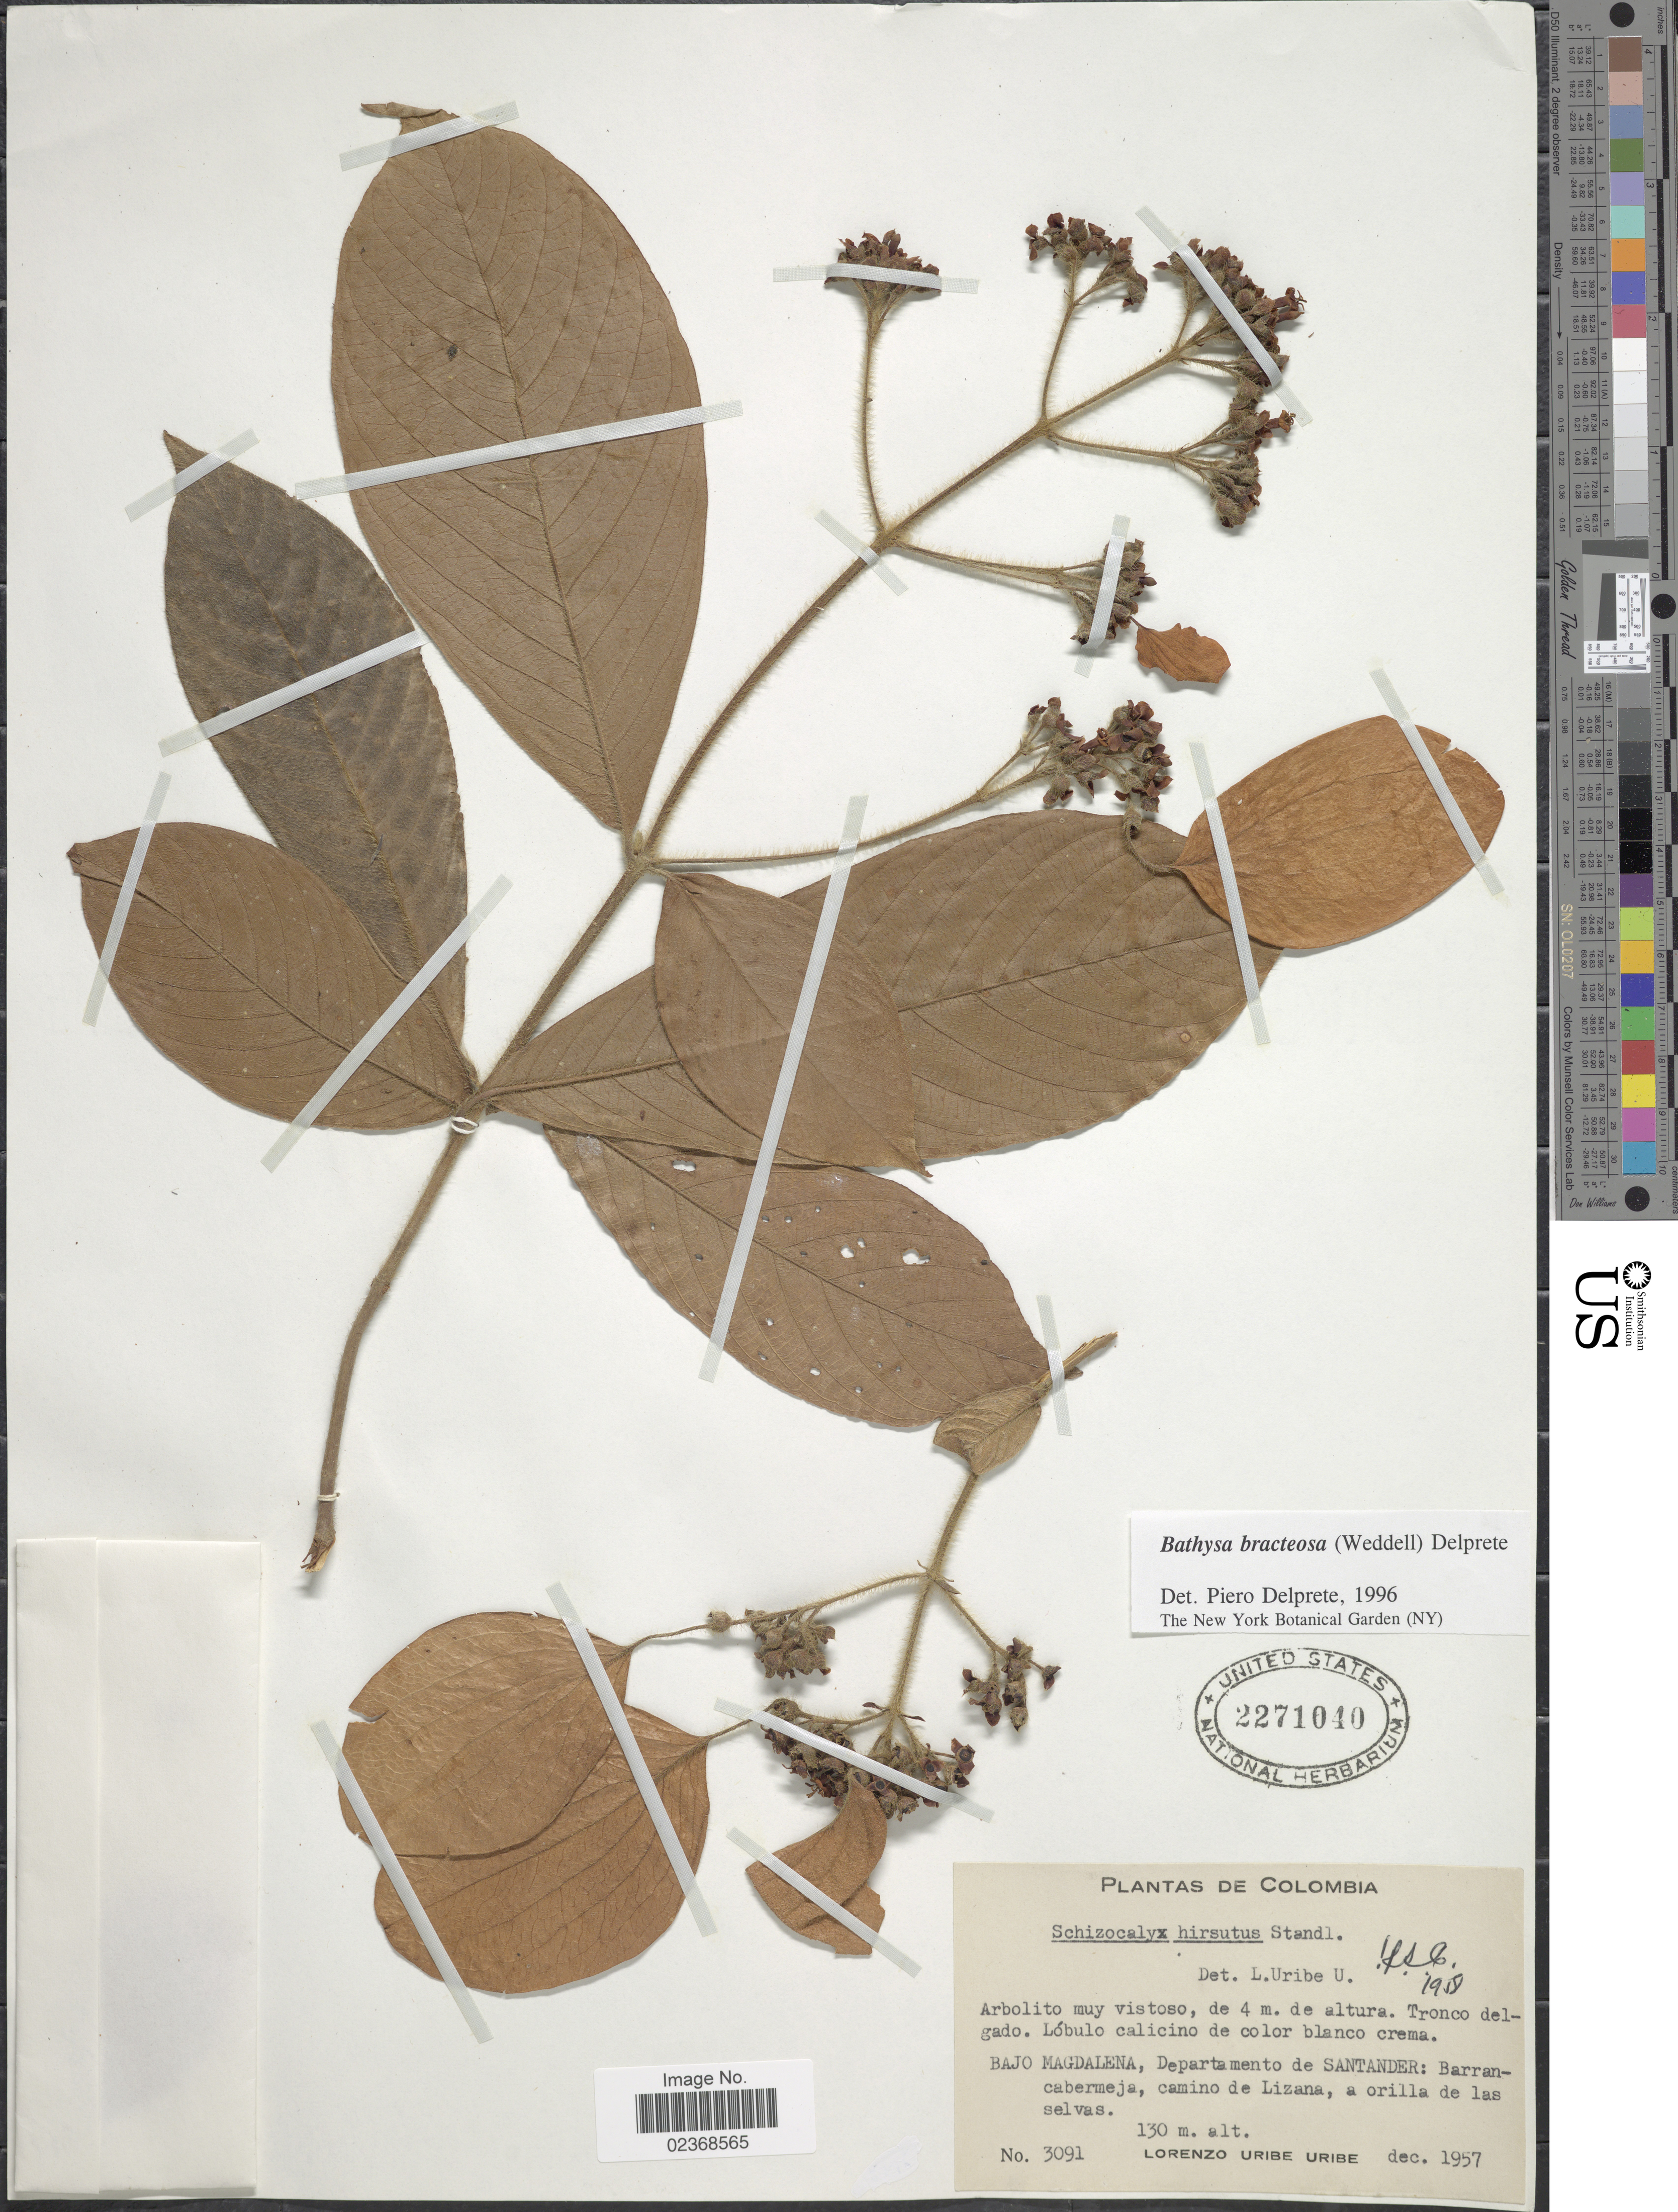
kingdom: Plantae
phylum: Tracheophyta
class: Magnoliopsida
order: Gentianales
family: Rubiaceae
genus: Schizocalyx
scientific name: Schizocalyx bracteosus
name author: Wedd.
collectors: L. Uribe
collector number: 3091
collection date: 1957-12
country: Colombia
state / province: Santander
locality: Bajo Magdalena, Barran-cabermeja, camino de Lizana, a orilla de las selvas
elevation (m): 130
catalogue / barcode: US 2271040